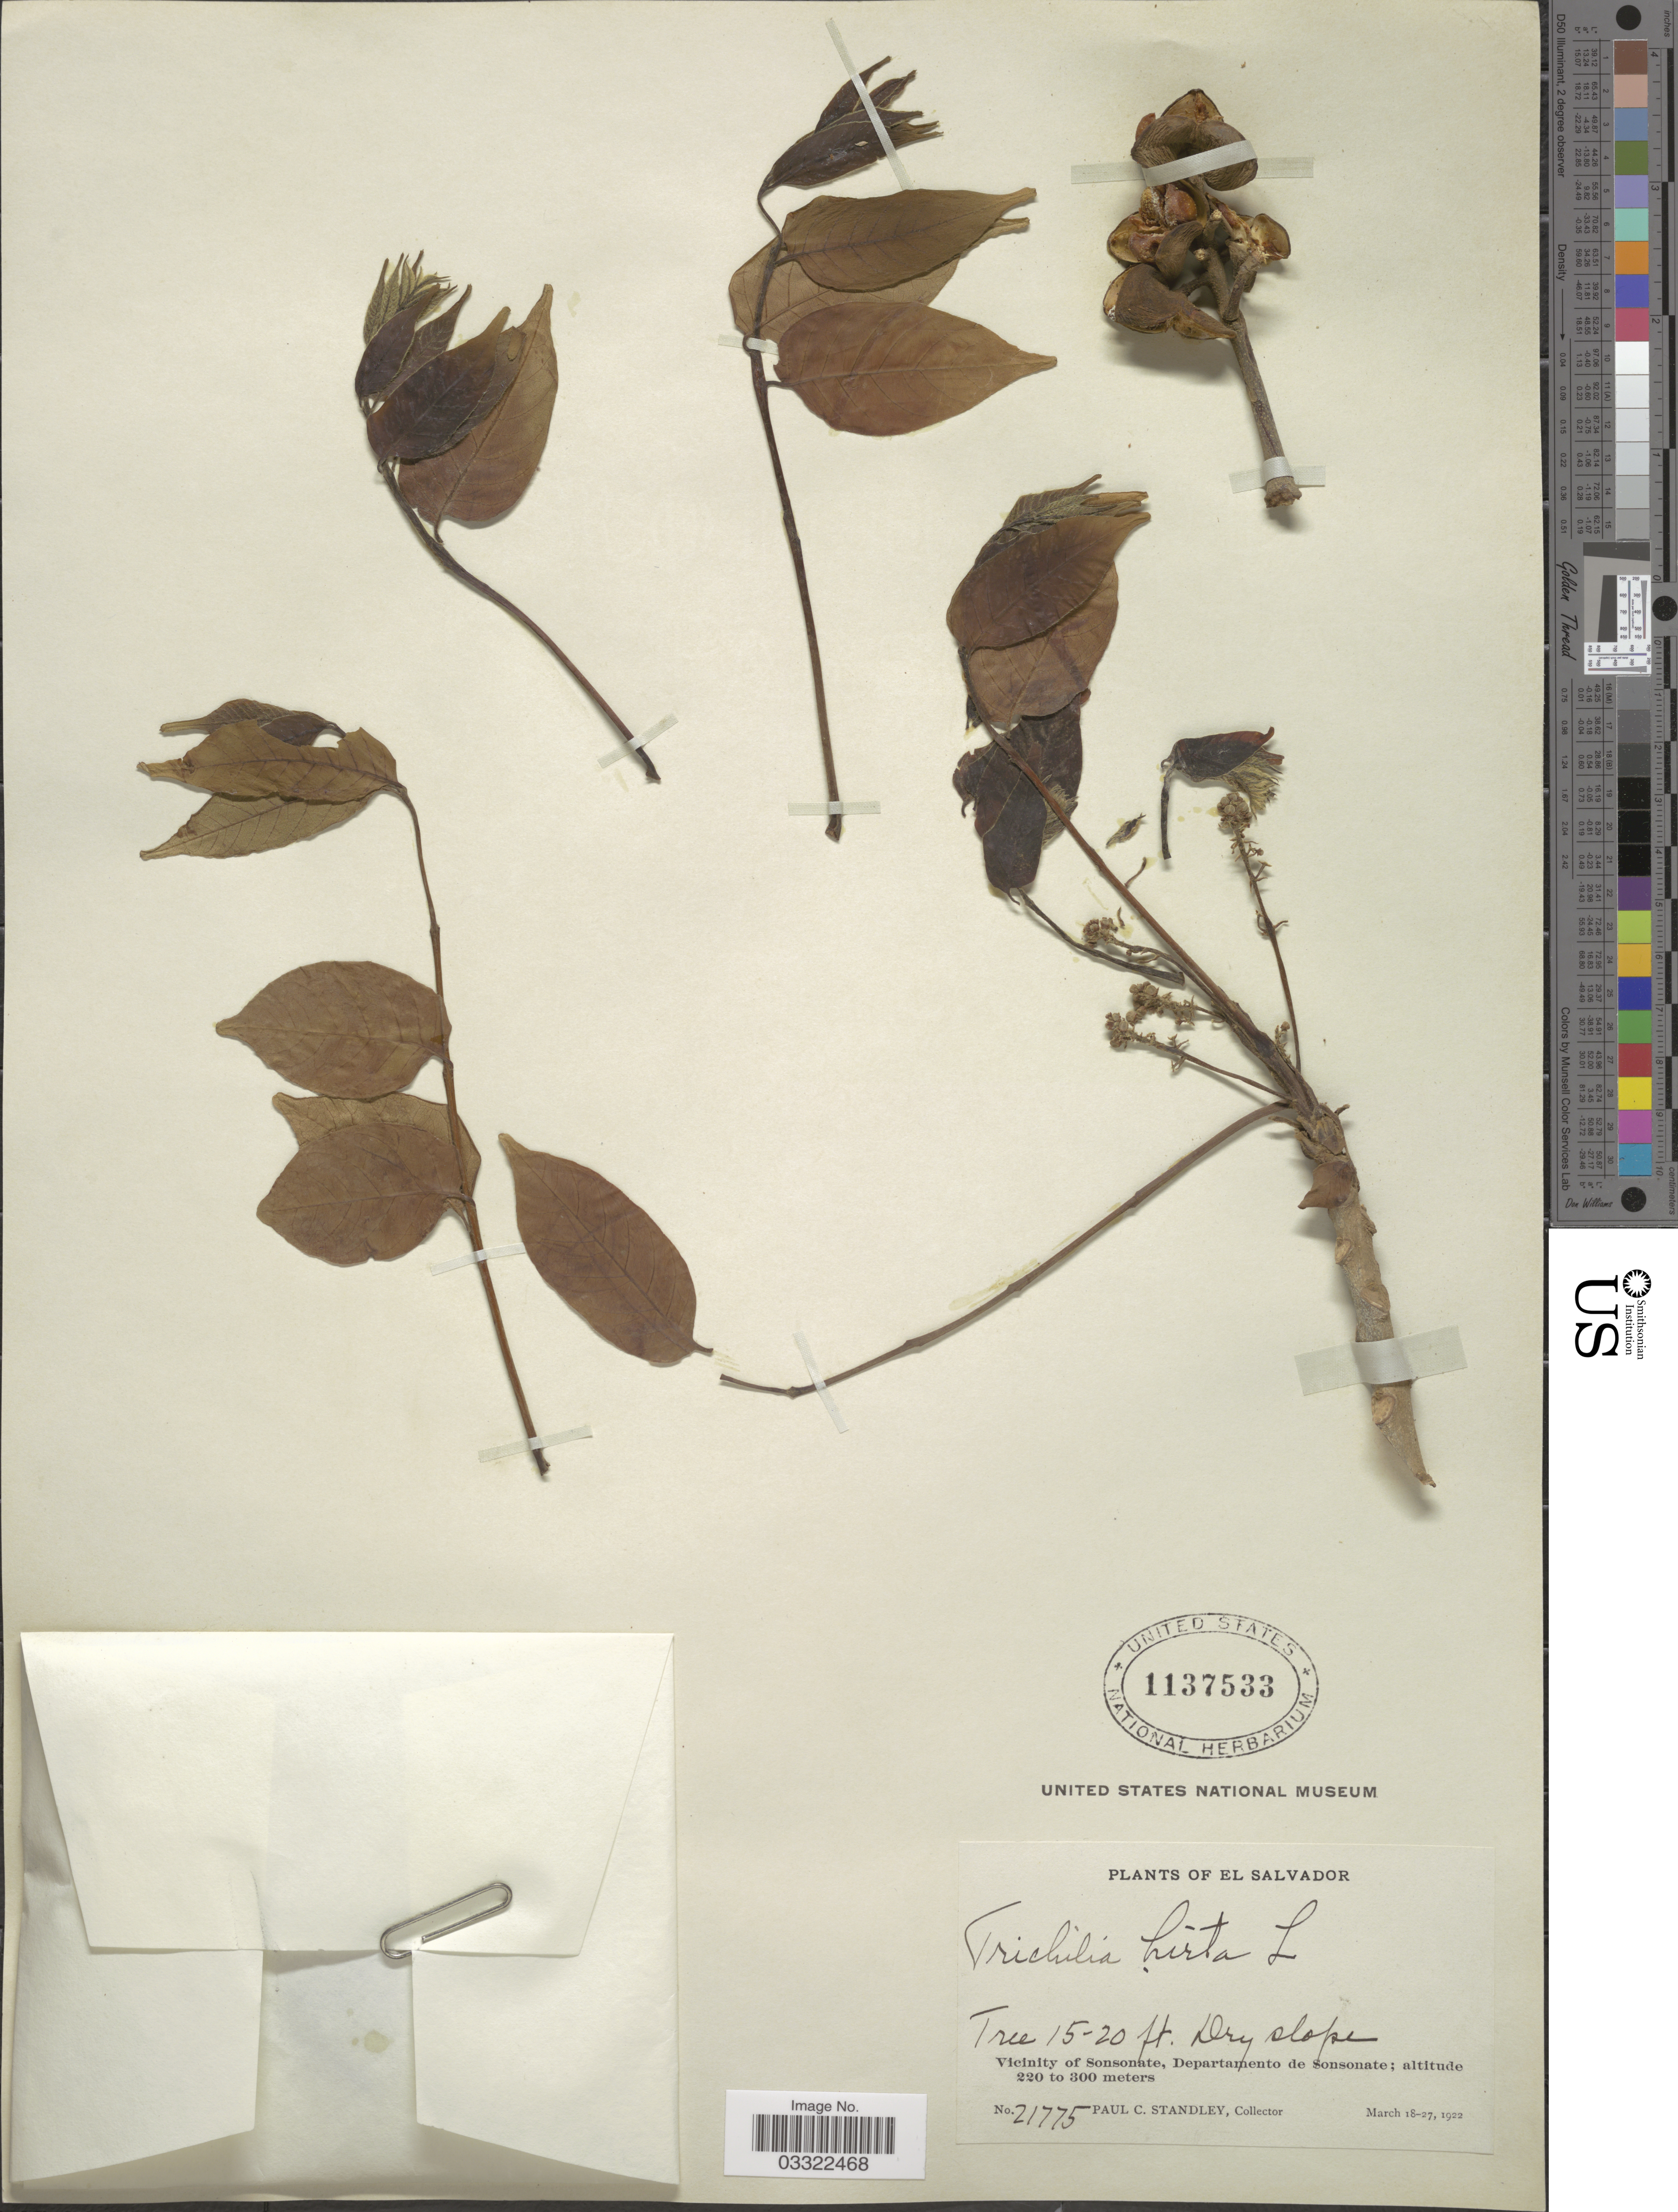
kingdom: Plantae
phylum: Tracheophyta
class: Magnoliopsida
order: Sapindales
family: Meliaceae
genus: Trichilia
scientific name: Trichilia hirta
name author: L.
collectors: P. C. Standley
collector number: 21775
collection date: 1922-03-18/1922-03-27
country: El Salvador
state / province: Sonsonate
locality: Vicinity of Sonsonate, Departamento de Sonsonate.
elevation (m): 220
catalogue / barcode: US 1137533